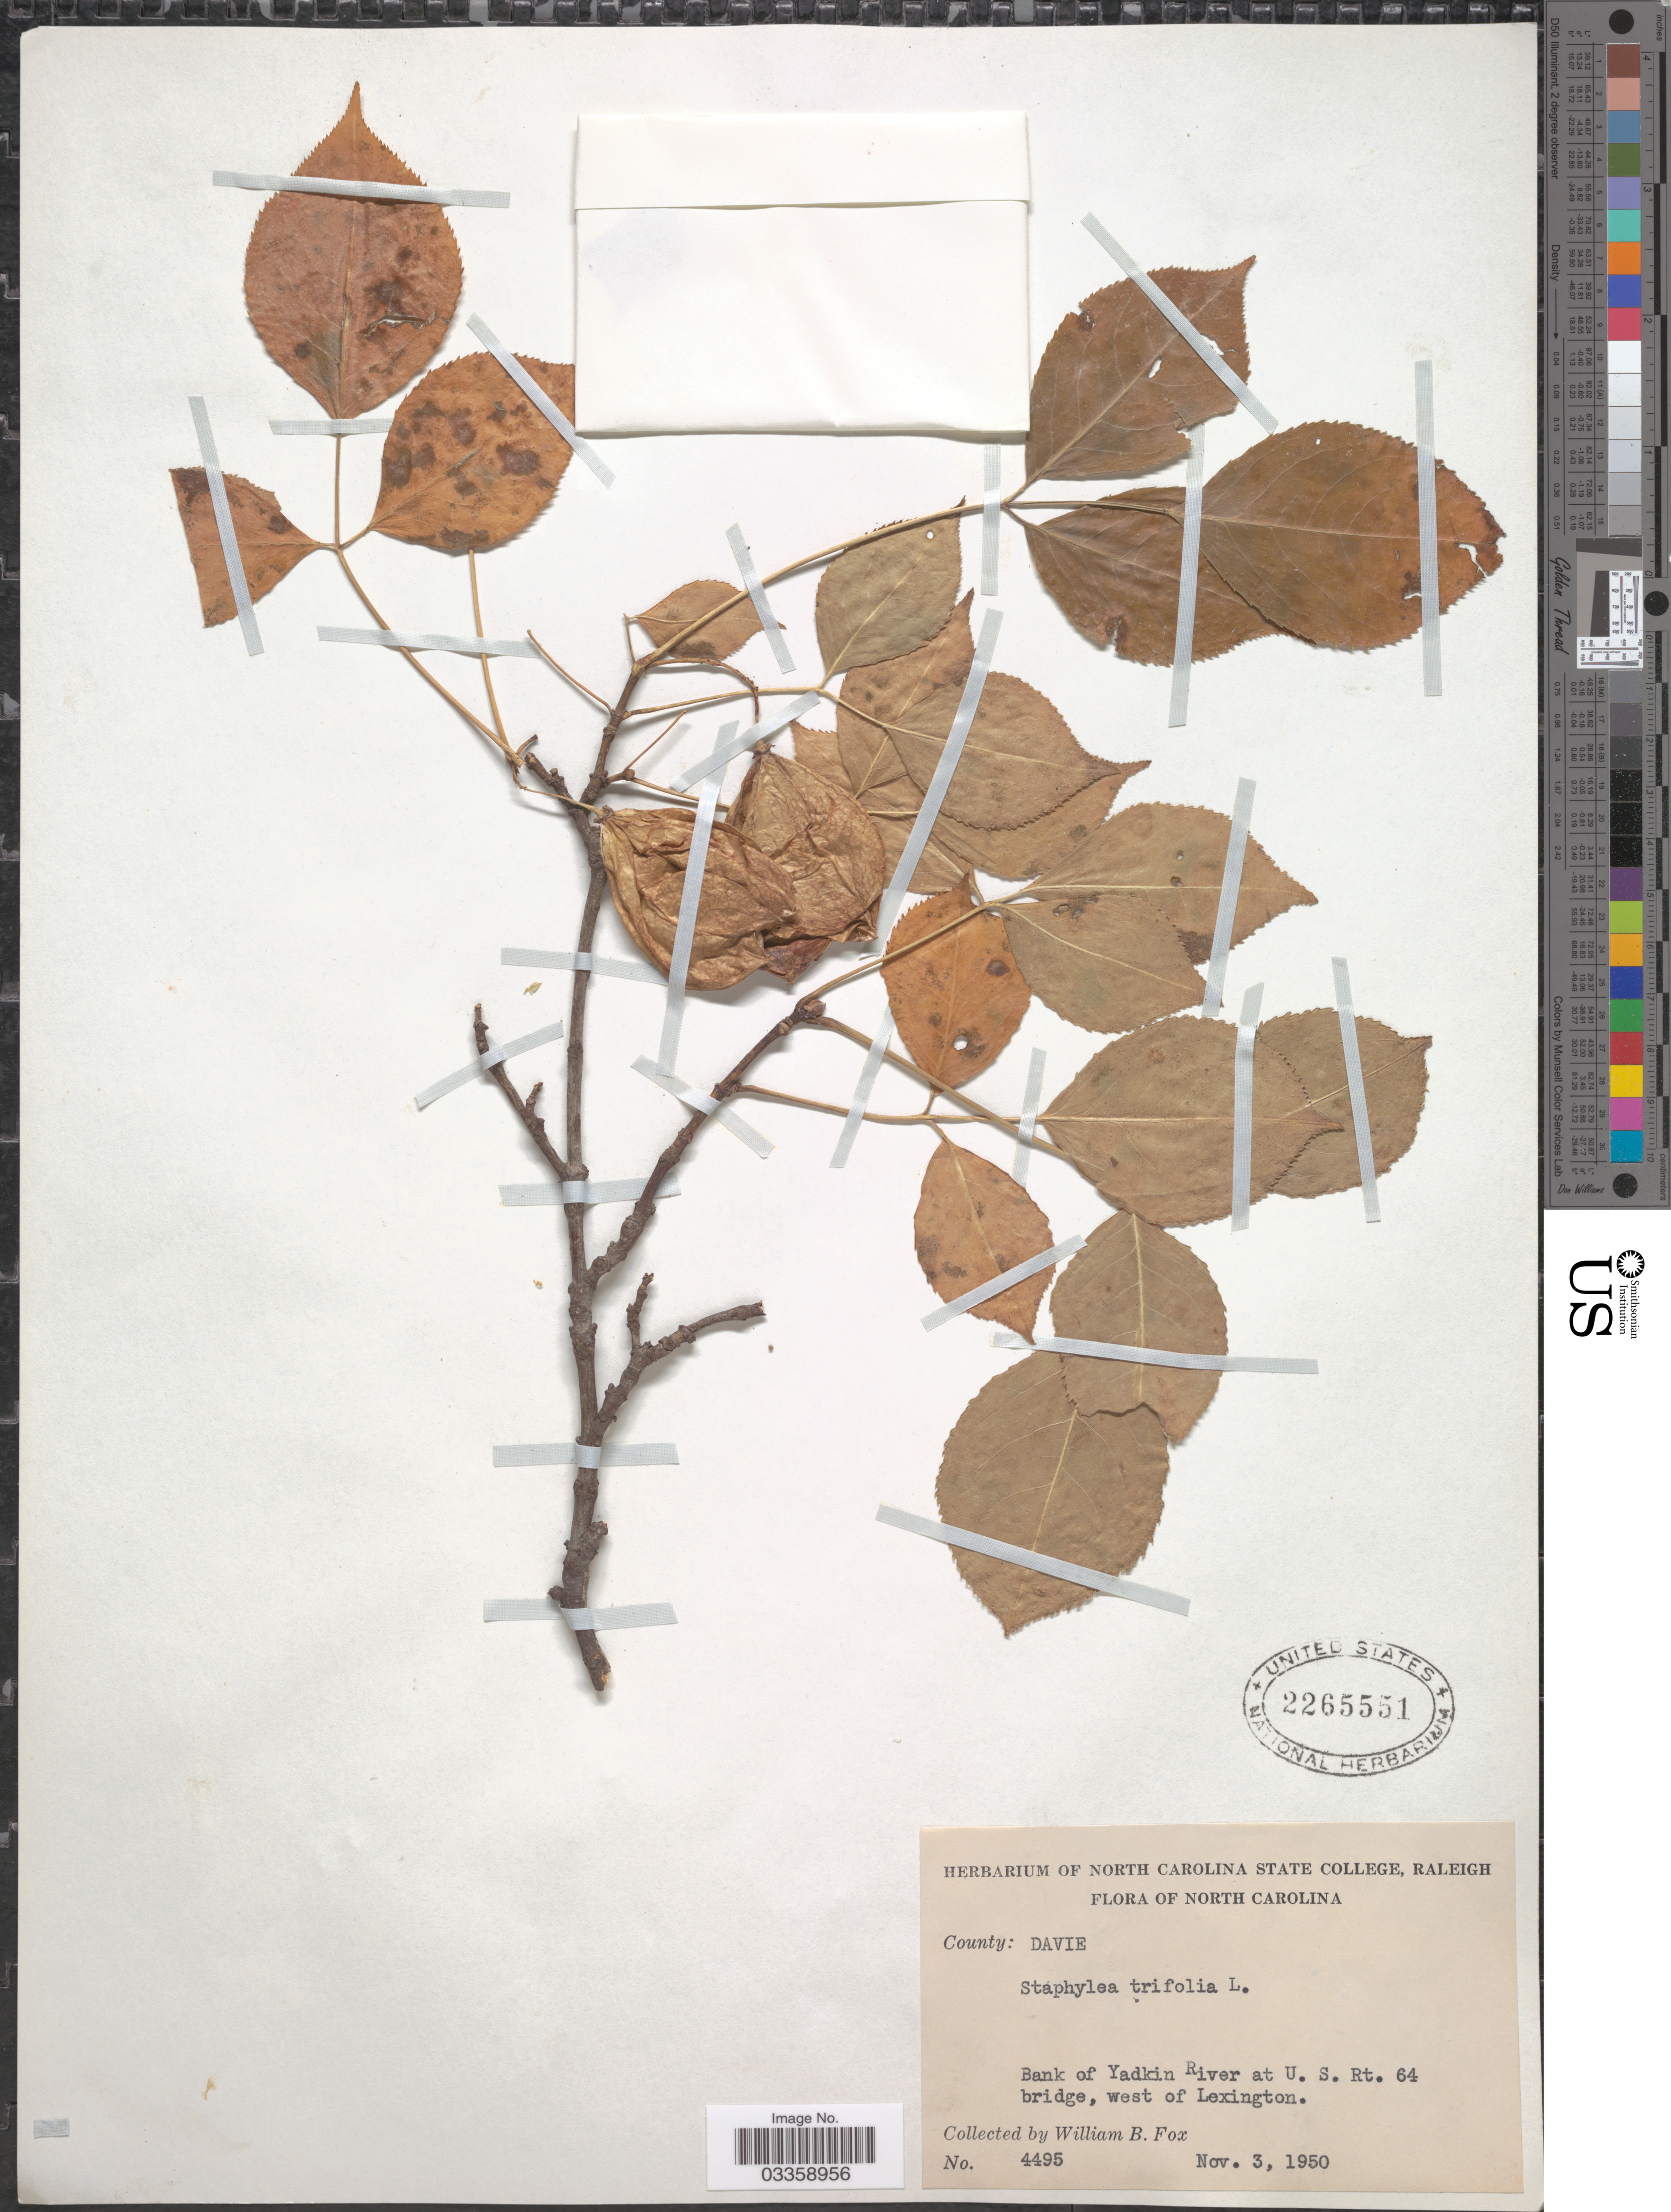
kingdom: Plantae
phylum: Tracheophyta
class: Magnoliopsida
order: Crossosomatales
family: Staphyleaceae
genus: Staphylea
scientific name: Staphylea trifolia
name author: L.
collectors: W. B. Fox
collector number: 4495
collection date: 1950-11-03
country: United States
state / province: North Carolina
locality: County: Davie. Bank of Yadkin River at U. S. Rt. 64 bridge, west of Lexington.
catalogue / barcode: US 2265551